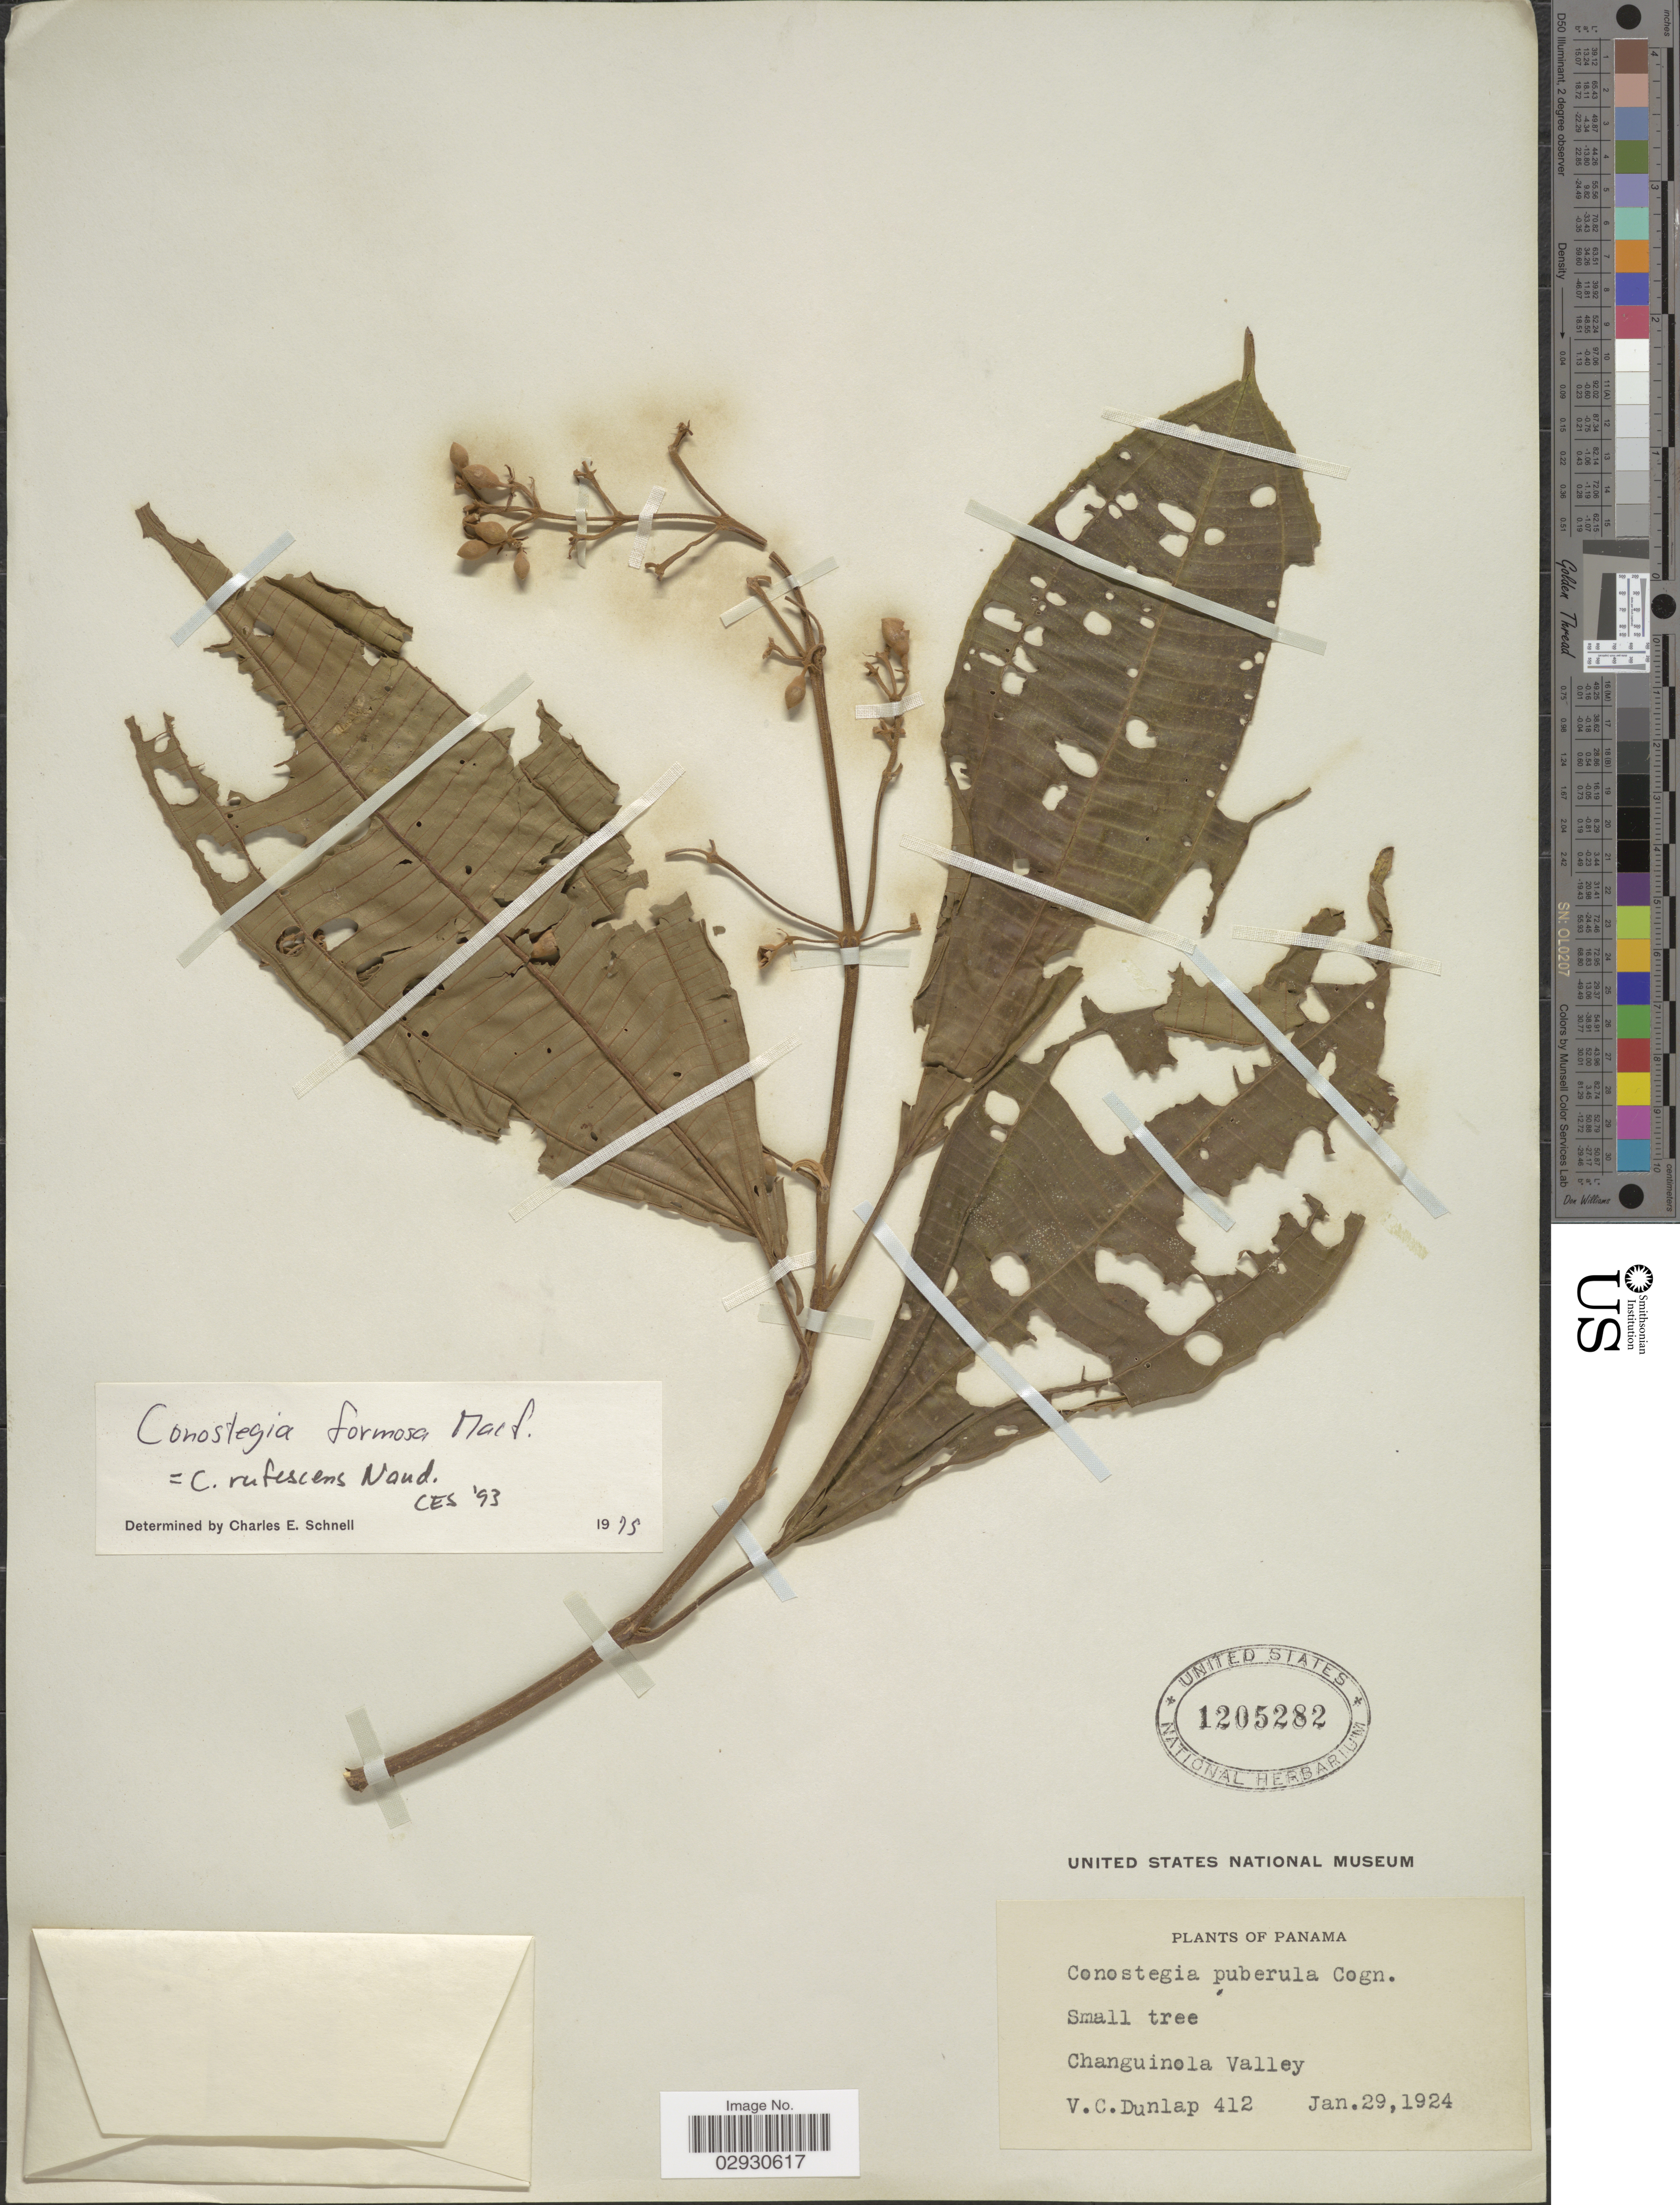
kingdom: Plantae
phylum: Tracheophyta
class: Magnoliopsida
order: Myrtales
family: Melastomataceae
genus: Conostegia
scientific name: Conostegia rufescens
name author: Naudin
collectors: V. C. Dunlap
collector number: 412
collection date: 1924-01-29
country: Panama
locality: Changuinola Valley.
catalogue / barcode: US 1205282